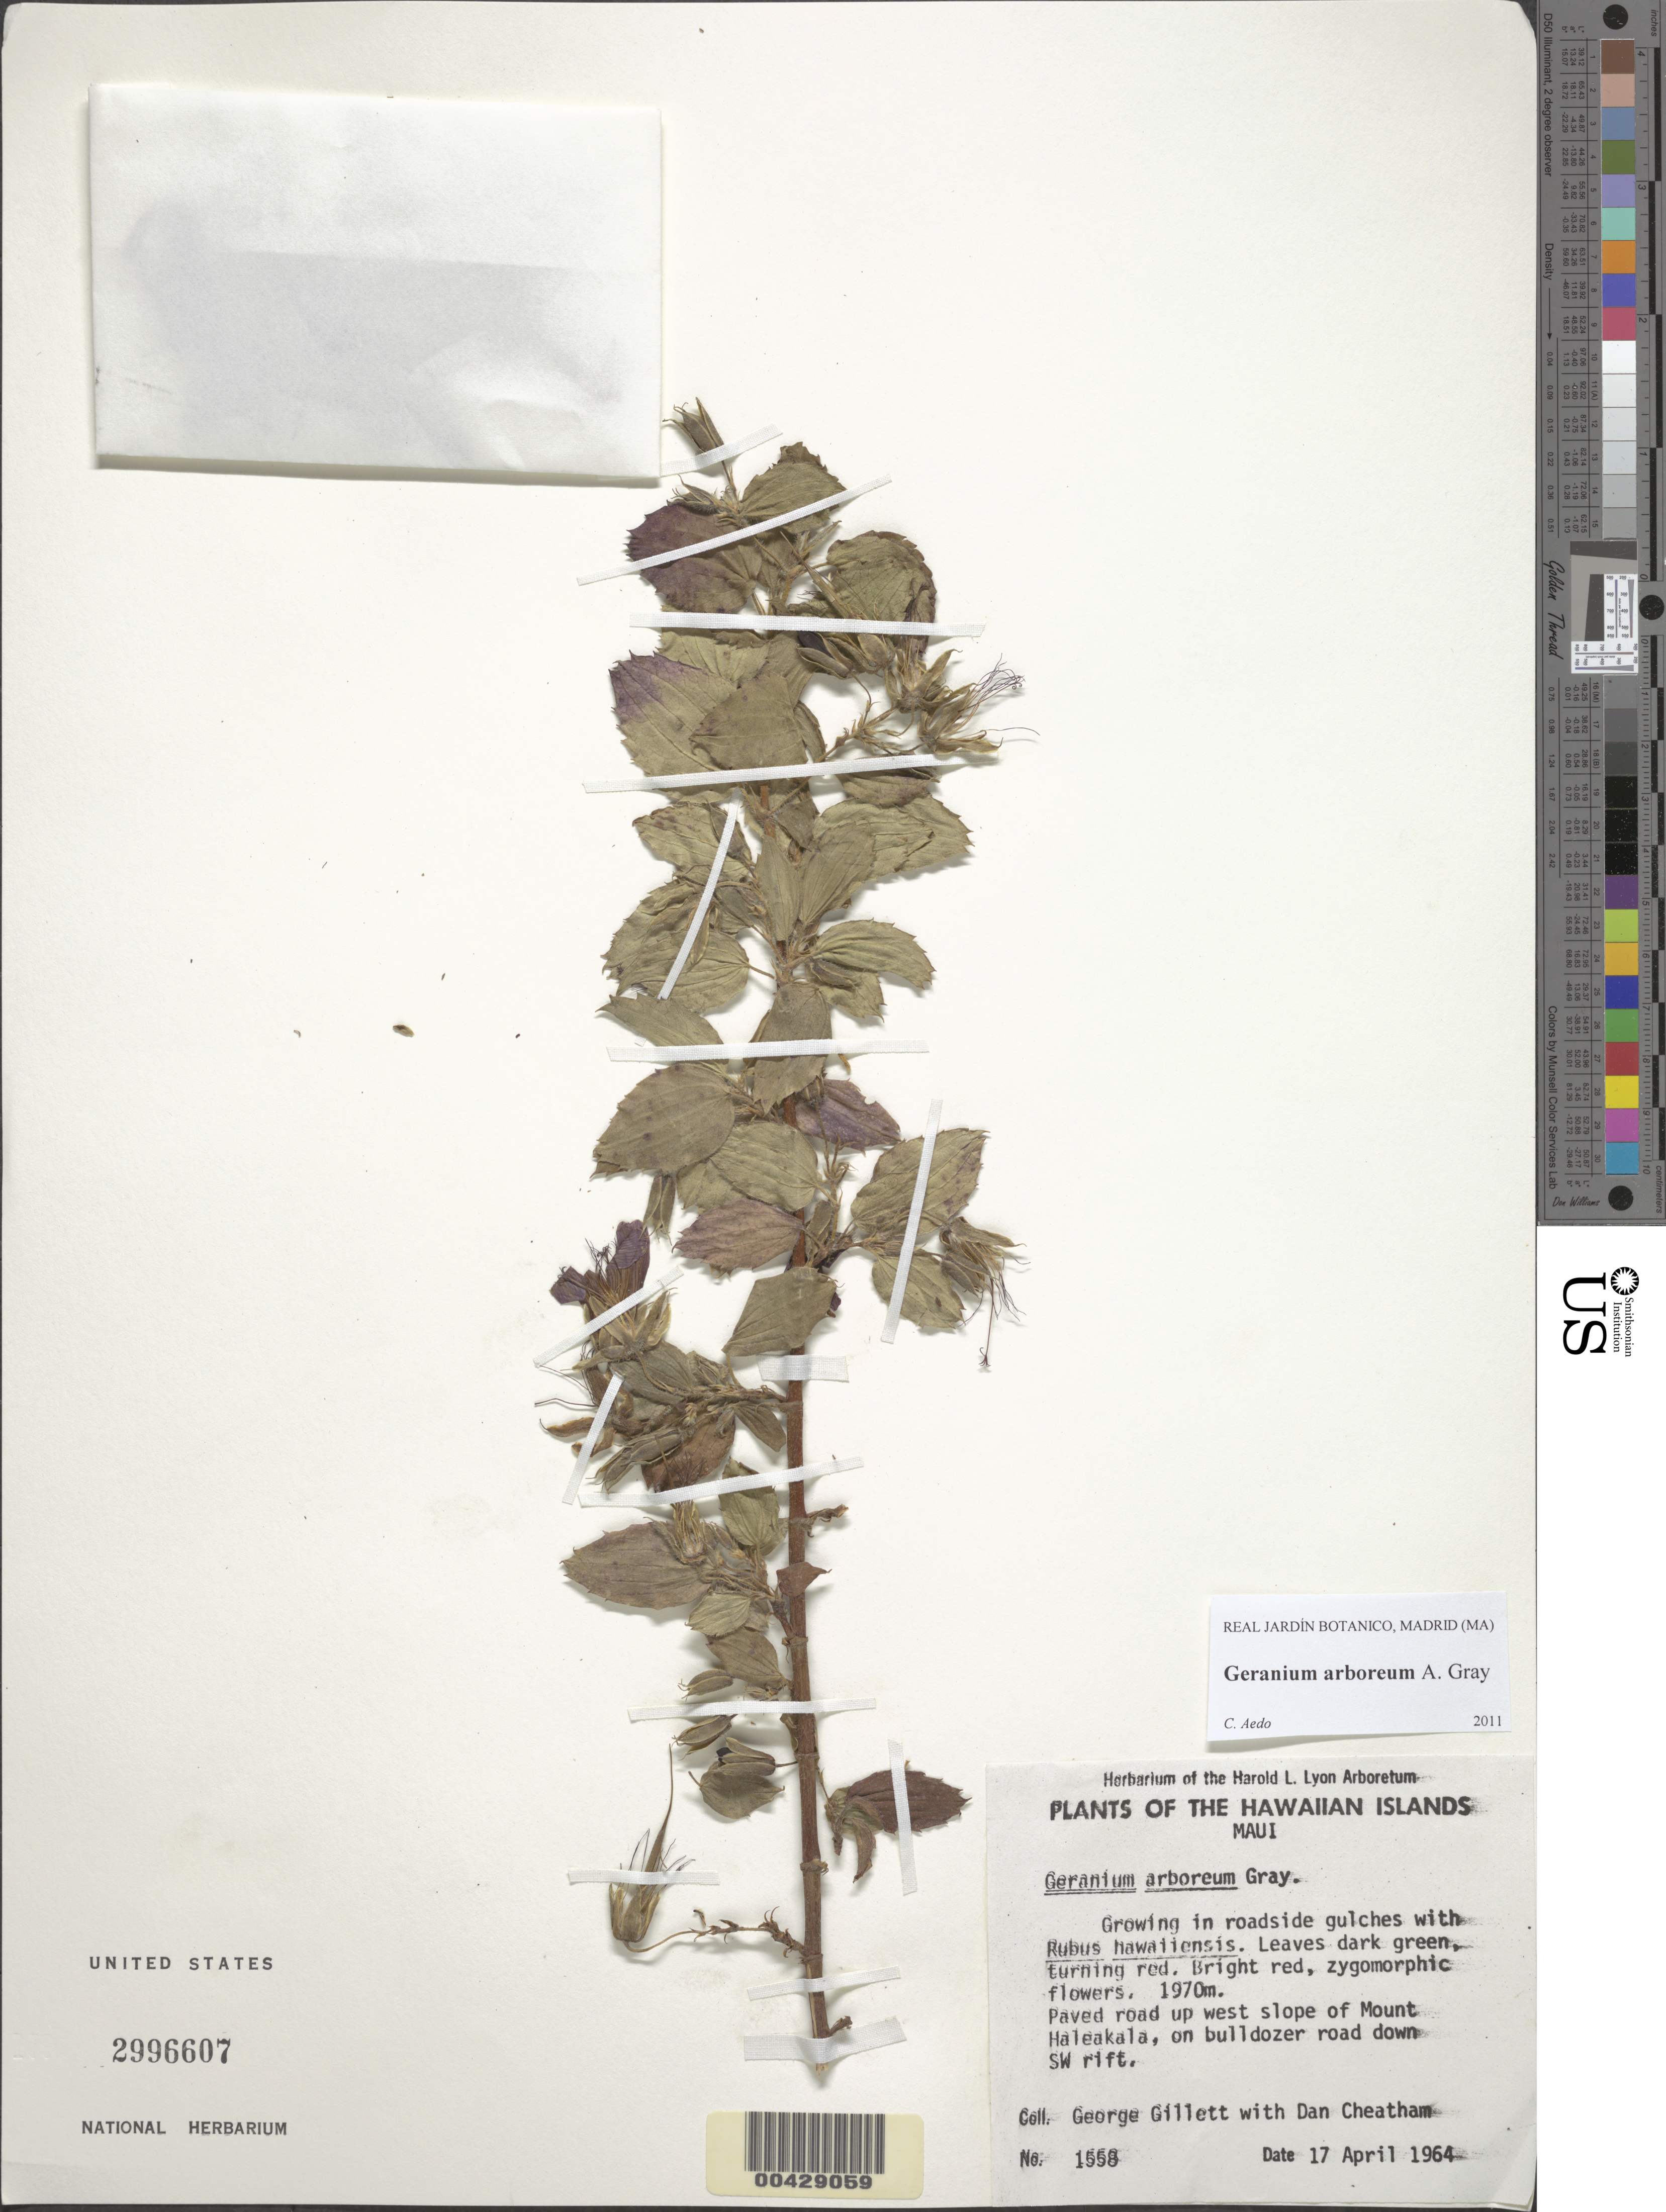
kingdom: Plantae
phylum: Tracheophyta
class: Magnoliopsida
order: Geraniales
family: Geraniaceae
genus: Geranium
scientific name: Geranium arboreum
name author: A. Gray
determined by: Aedo, C.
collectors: G. Gillett & D. Cheatham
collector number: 1558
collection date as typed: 17 Apr 1964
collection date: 1964-04-17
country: United States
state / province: Hawaii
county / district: Maui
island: Maui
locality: Paved road up west slope of Mount Haleakala, on bulldozer road down sw rift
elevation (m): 1970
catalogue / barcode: US 2996607